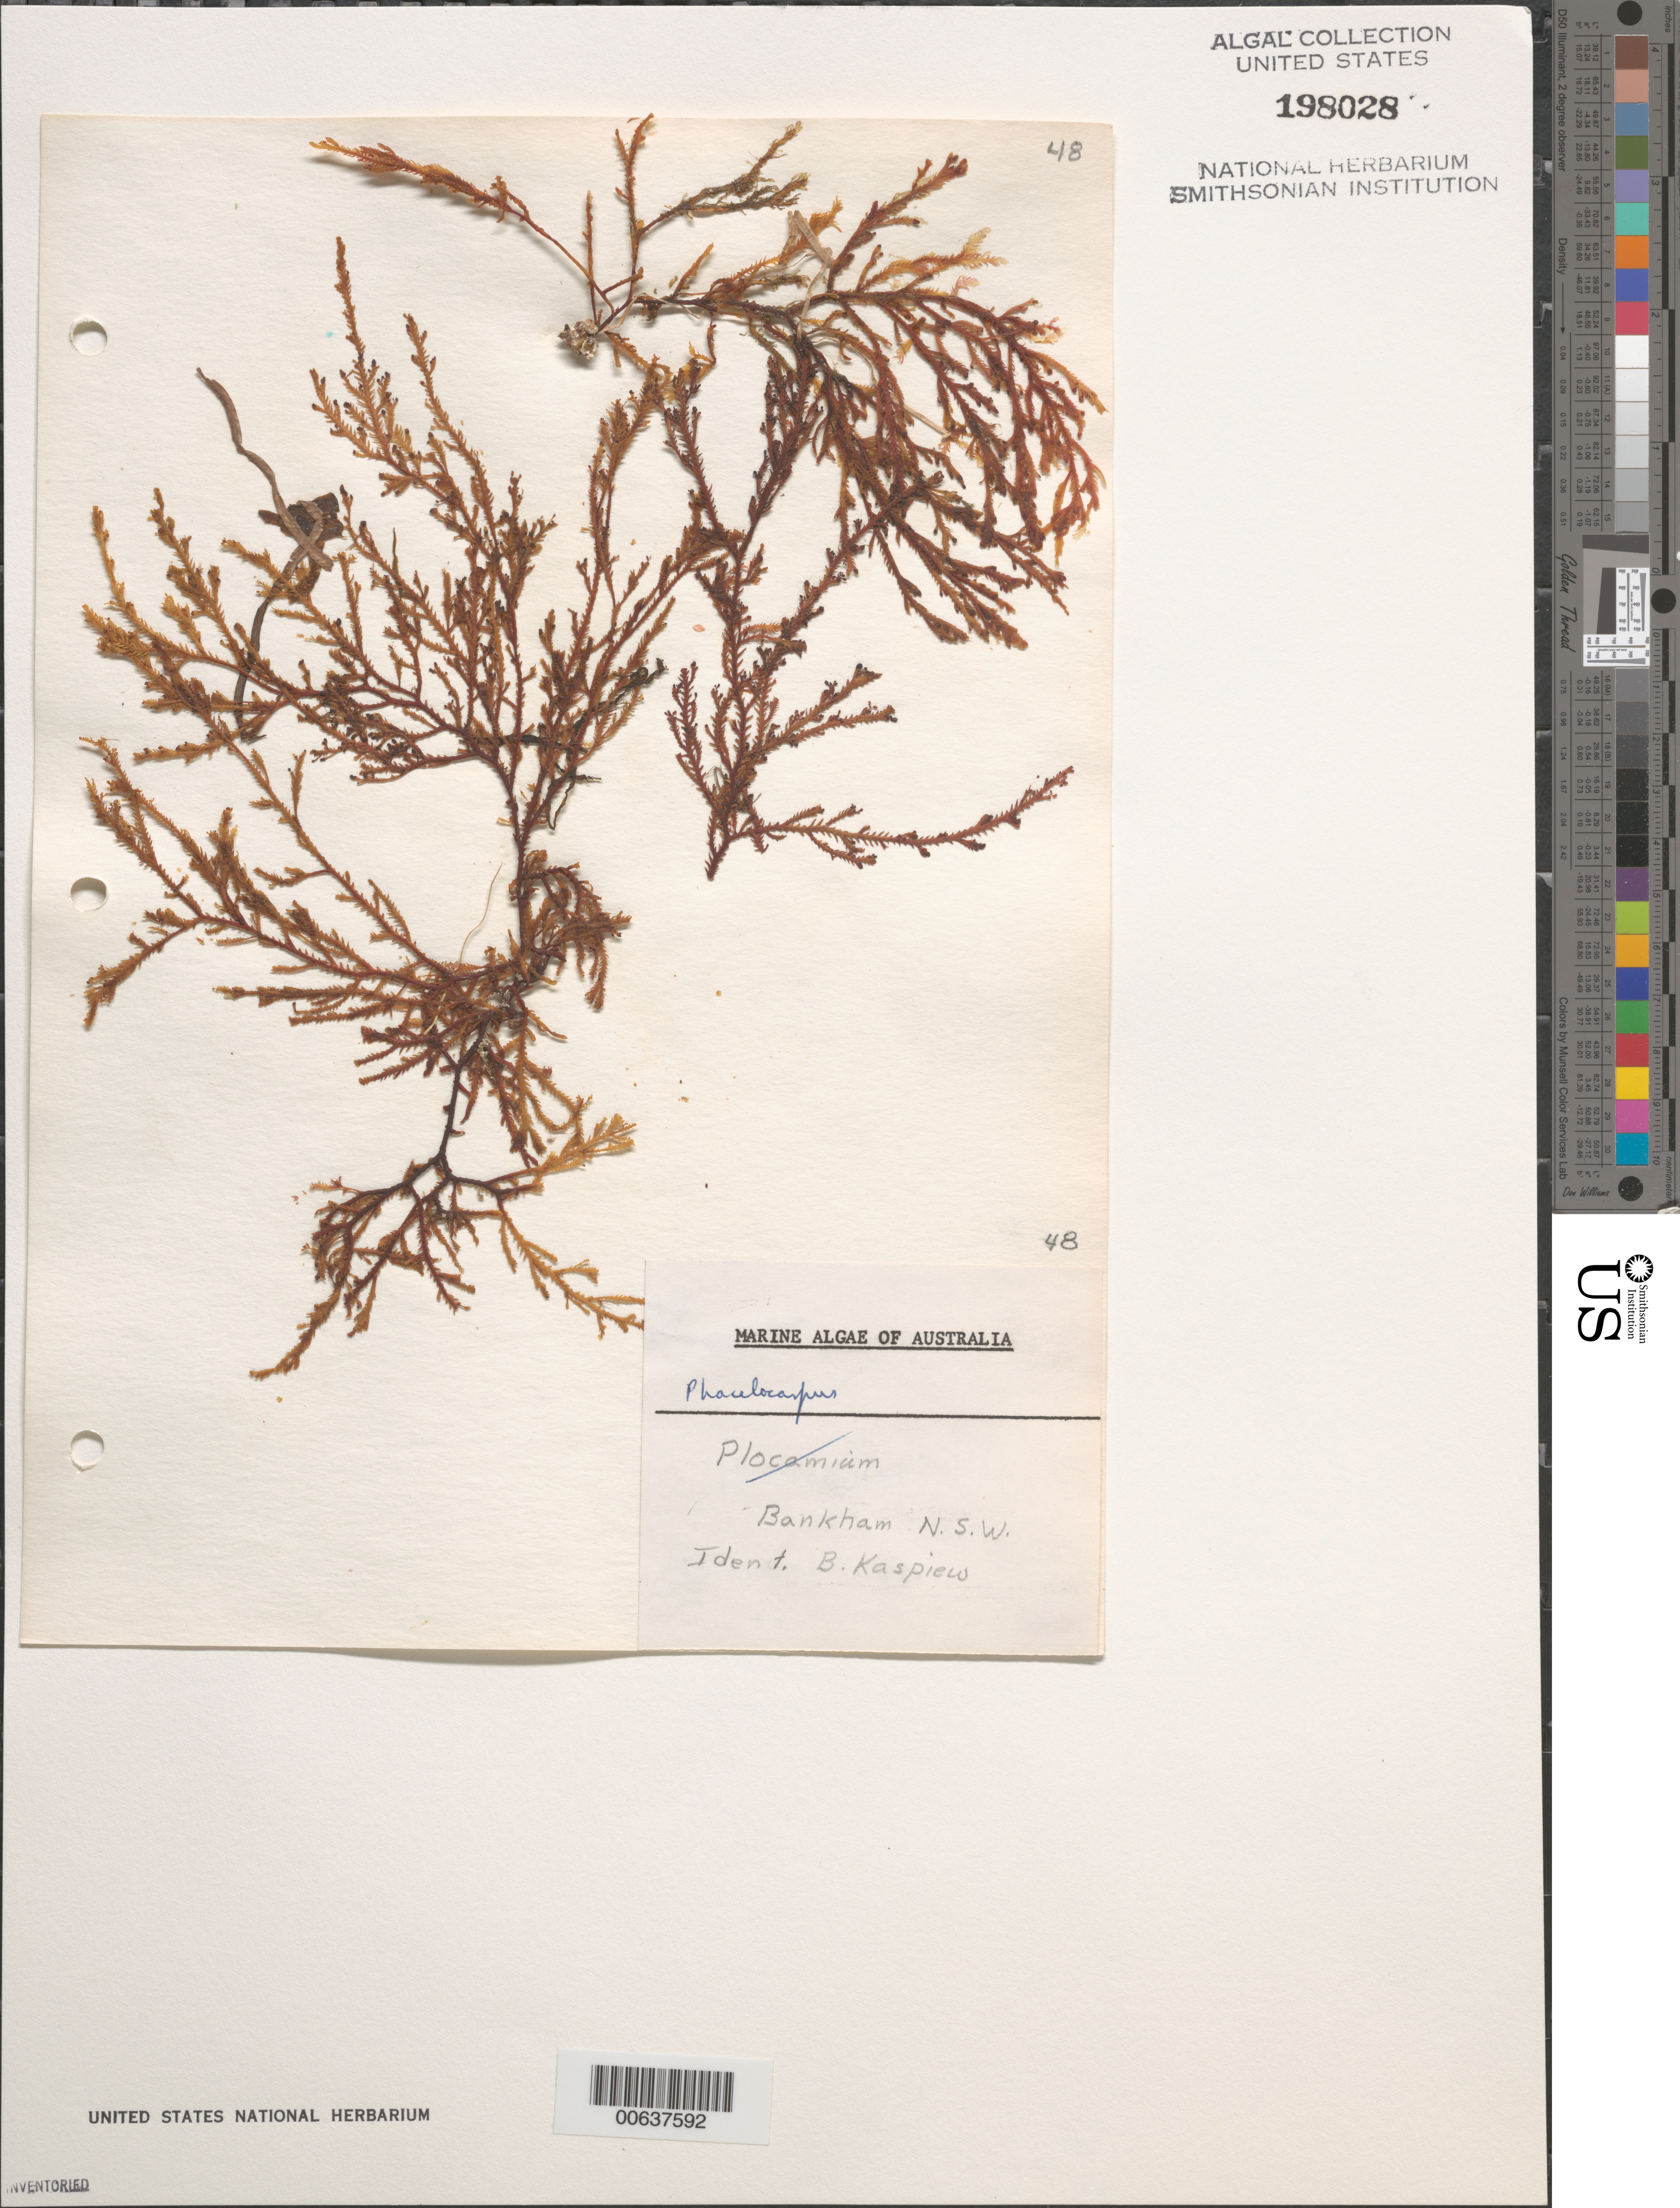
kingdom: Plantae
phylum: Rhodophyta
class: Florideophyceae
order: Gigartinales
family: Phacelocarpaceae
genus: Phacelocarpus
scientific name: Phacelocarpus sp.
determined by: Kaspiew, B.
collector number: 48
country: Australia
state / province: New South Wales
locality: Bankham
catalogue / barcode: US 198028